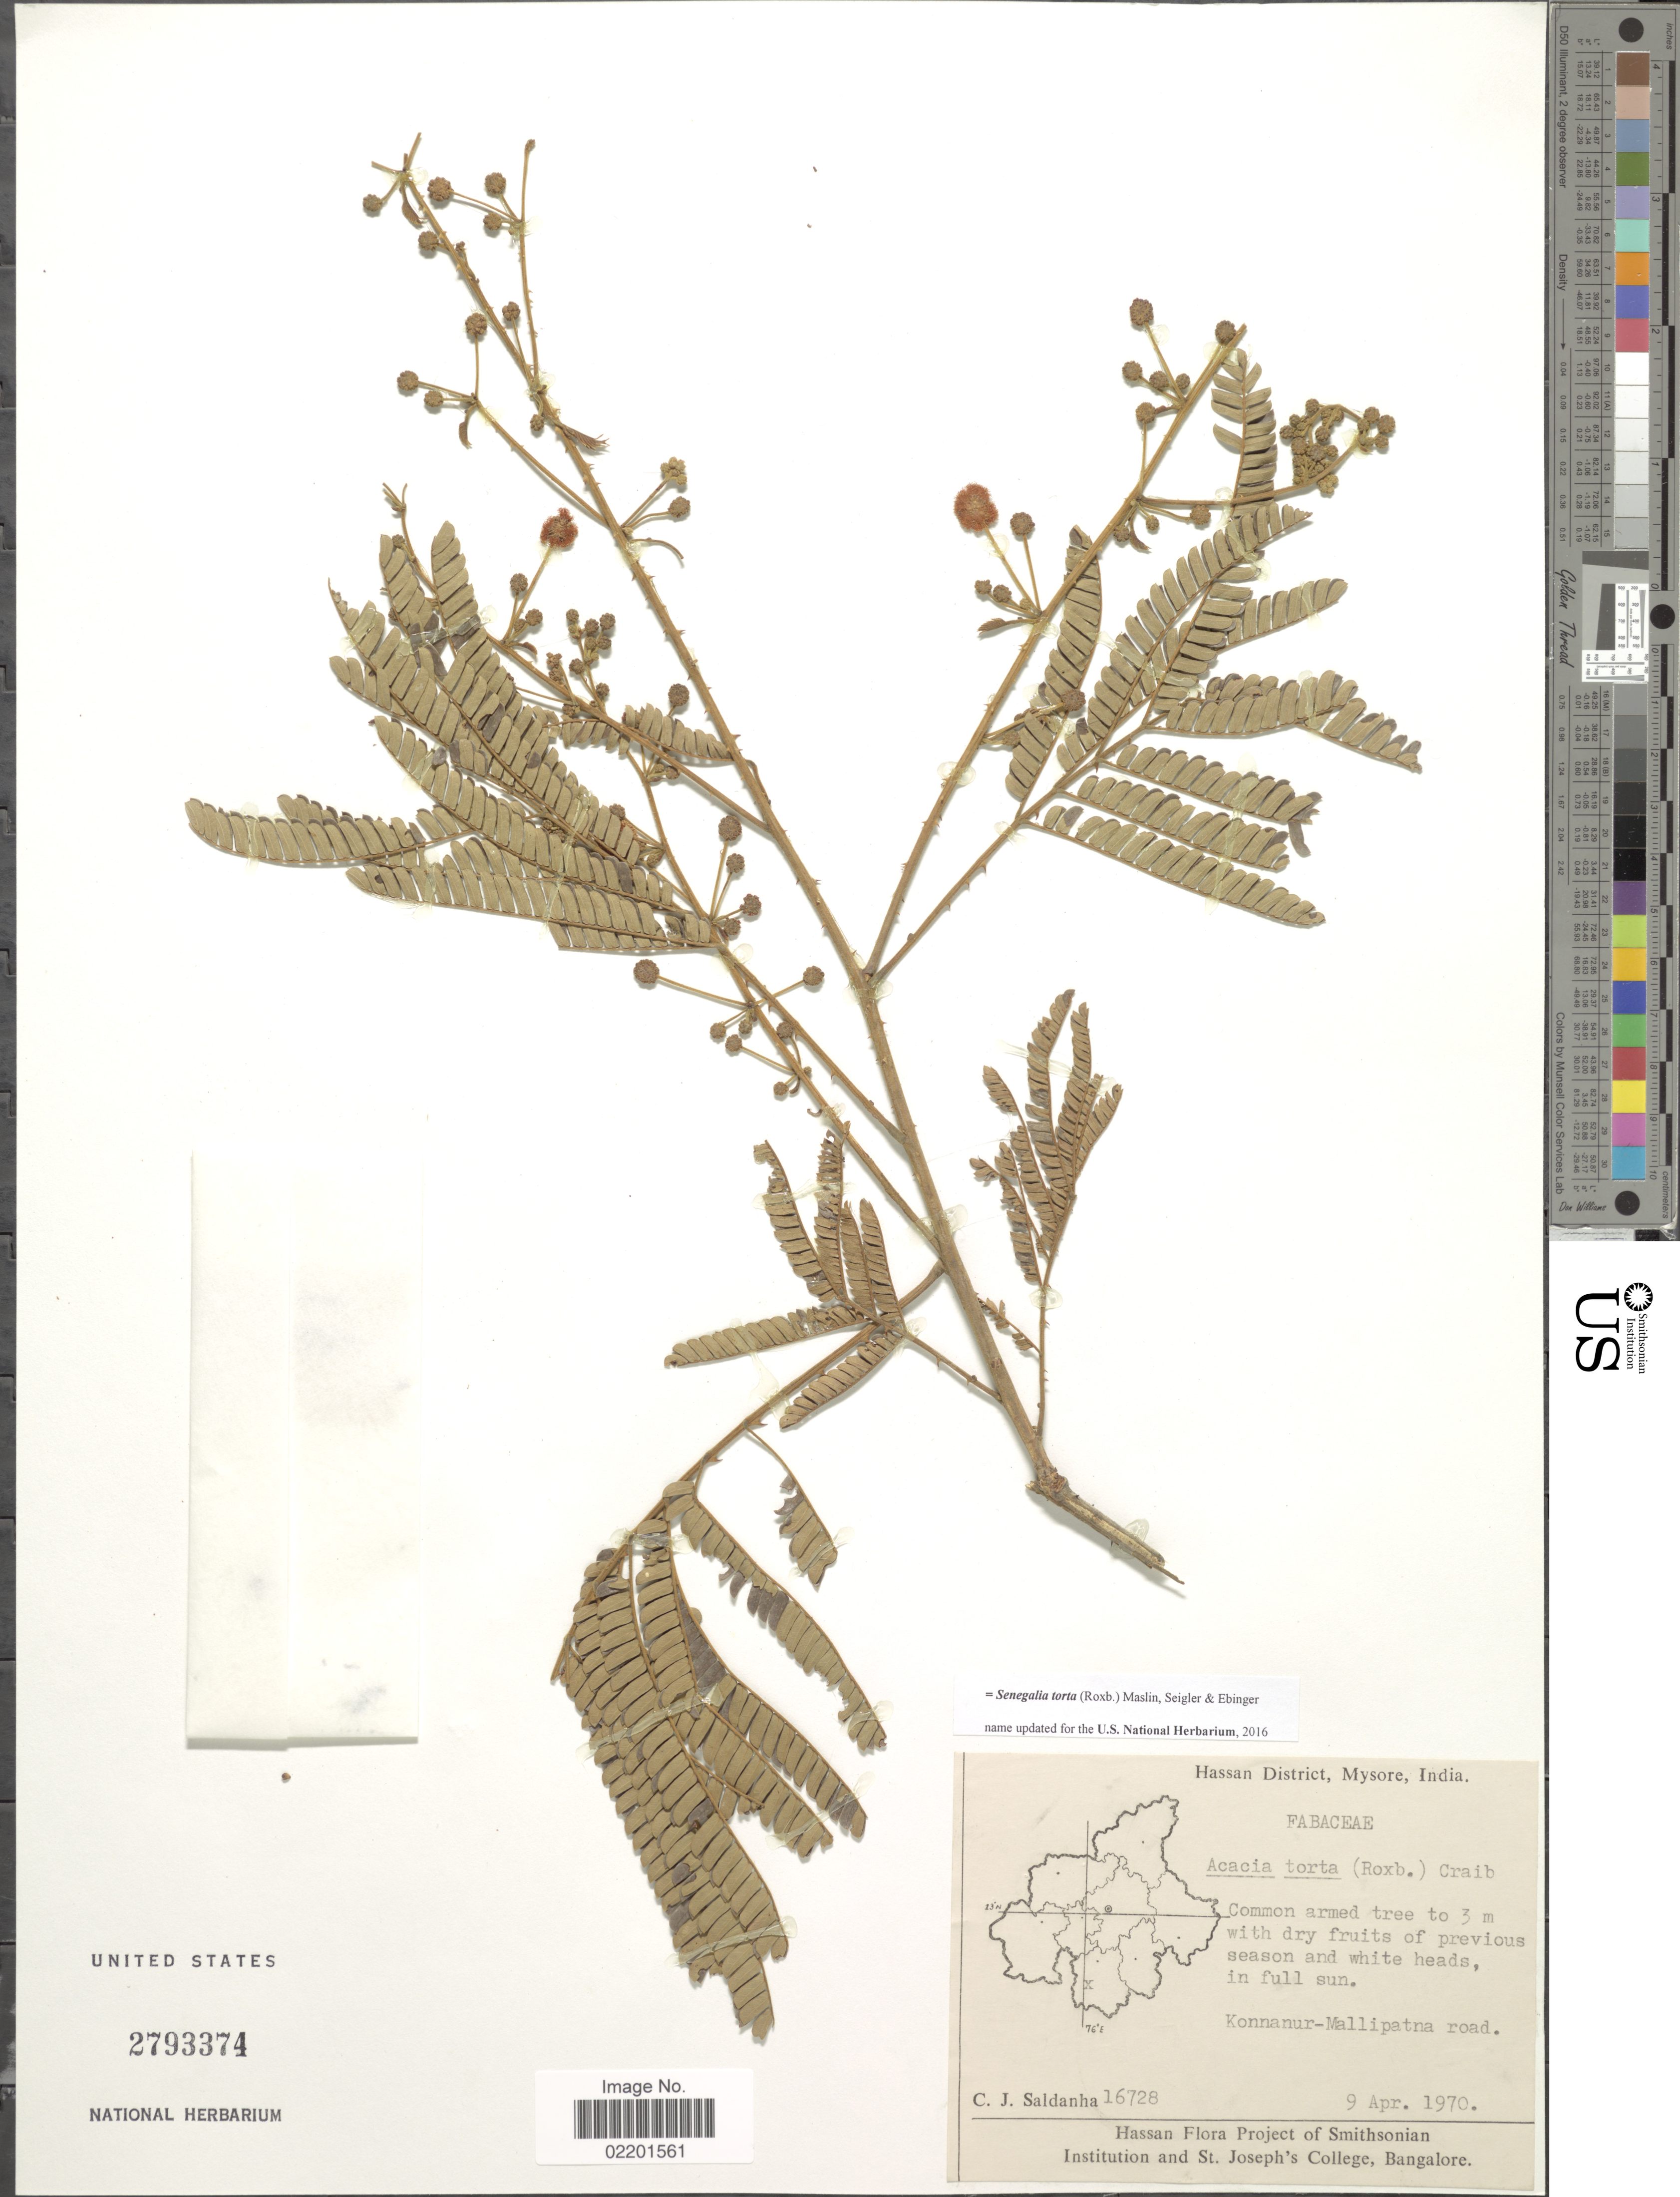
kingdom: Plantae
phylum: Tracheophyta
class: Magnoliopsida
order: Fabales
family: Fabaceae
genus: Senegalia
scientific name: Senegalia torta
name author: (Roxb.) Maslin et al.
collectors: C. J. Saldanha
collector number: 16728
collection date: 1970-04-09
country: India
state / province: Karnataka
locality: Hassan District, Mysore, India. Konnanur-Mallipatna road.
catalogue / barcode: US 2793374